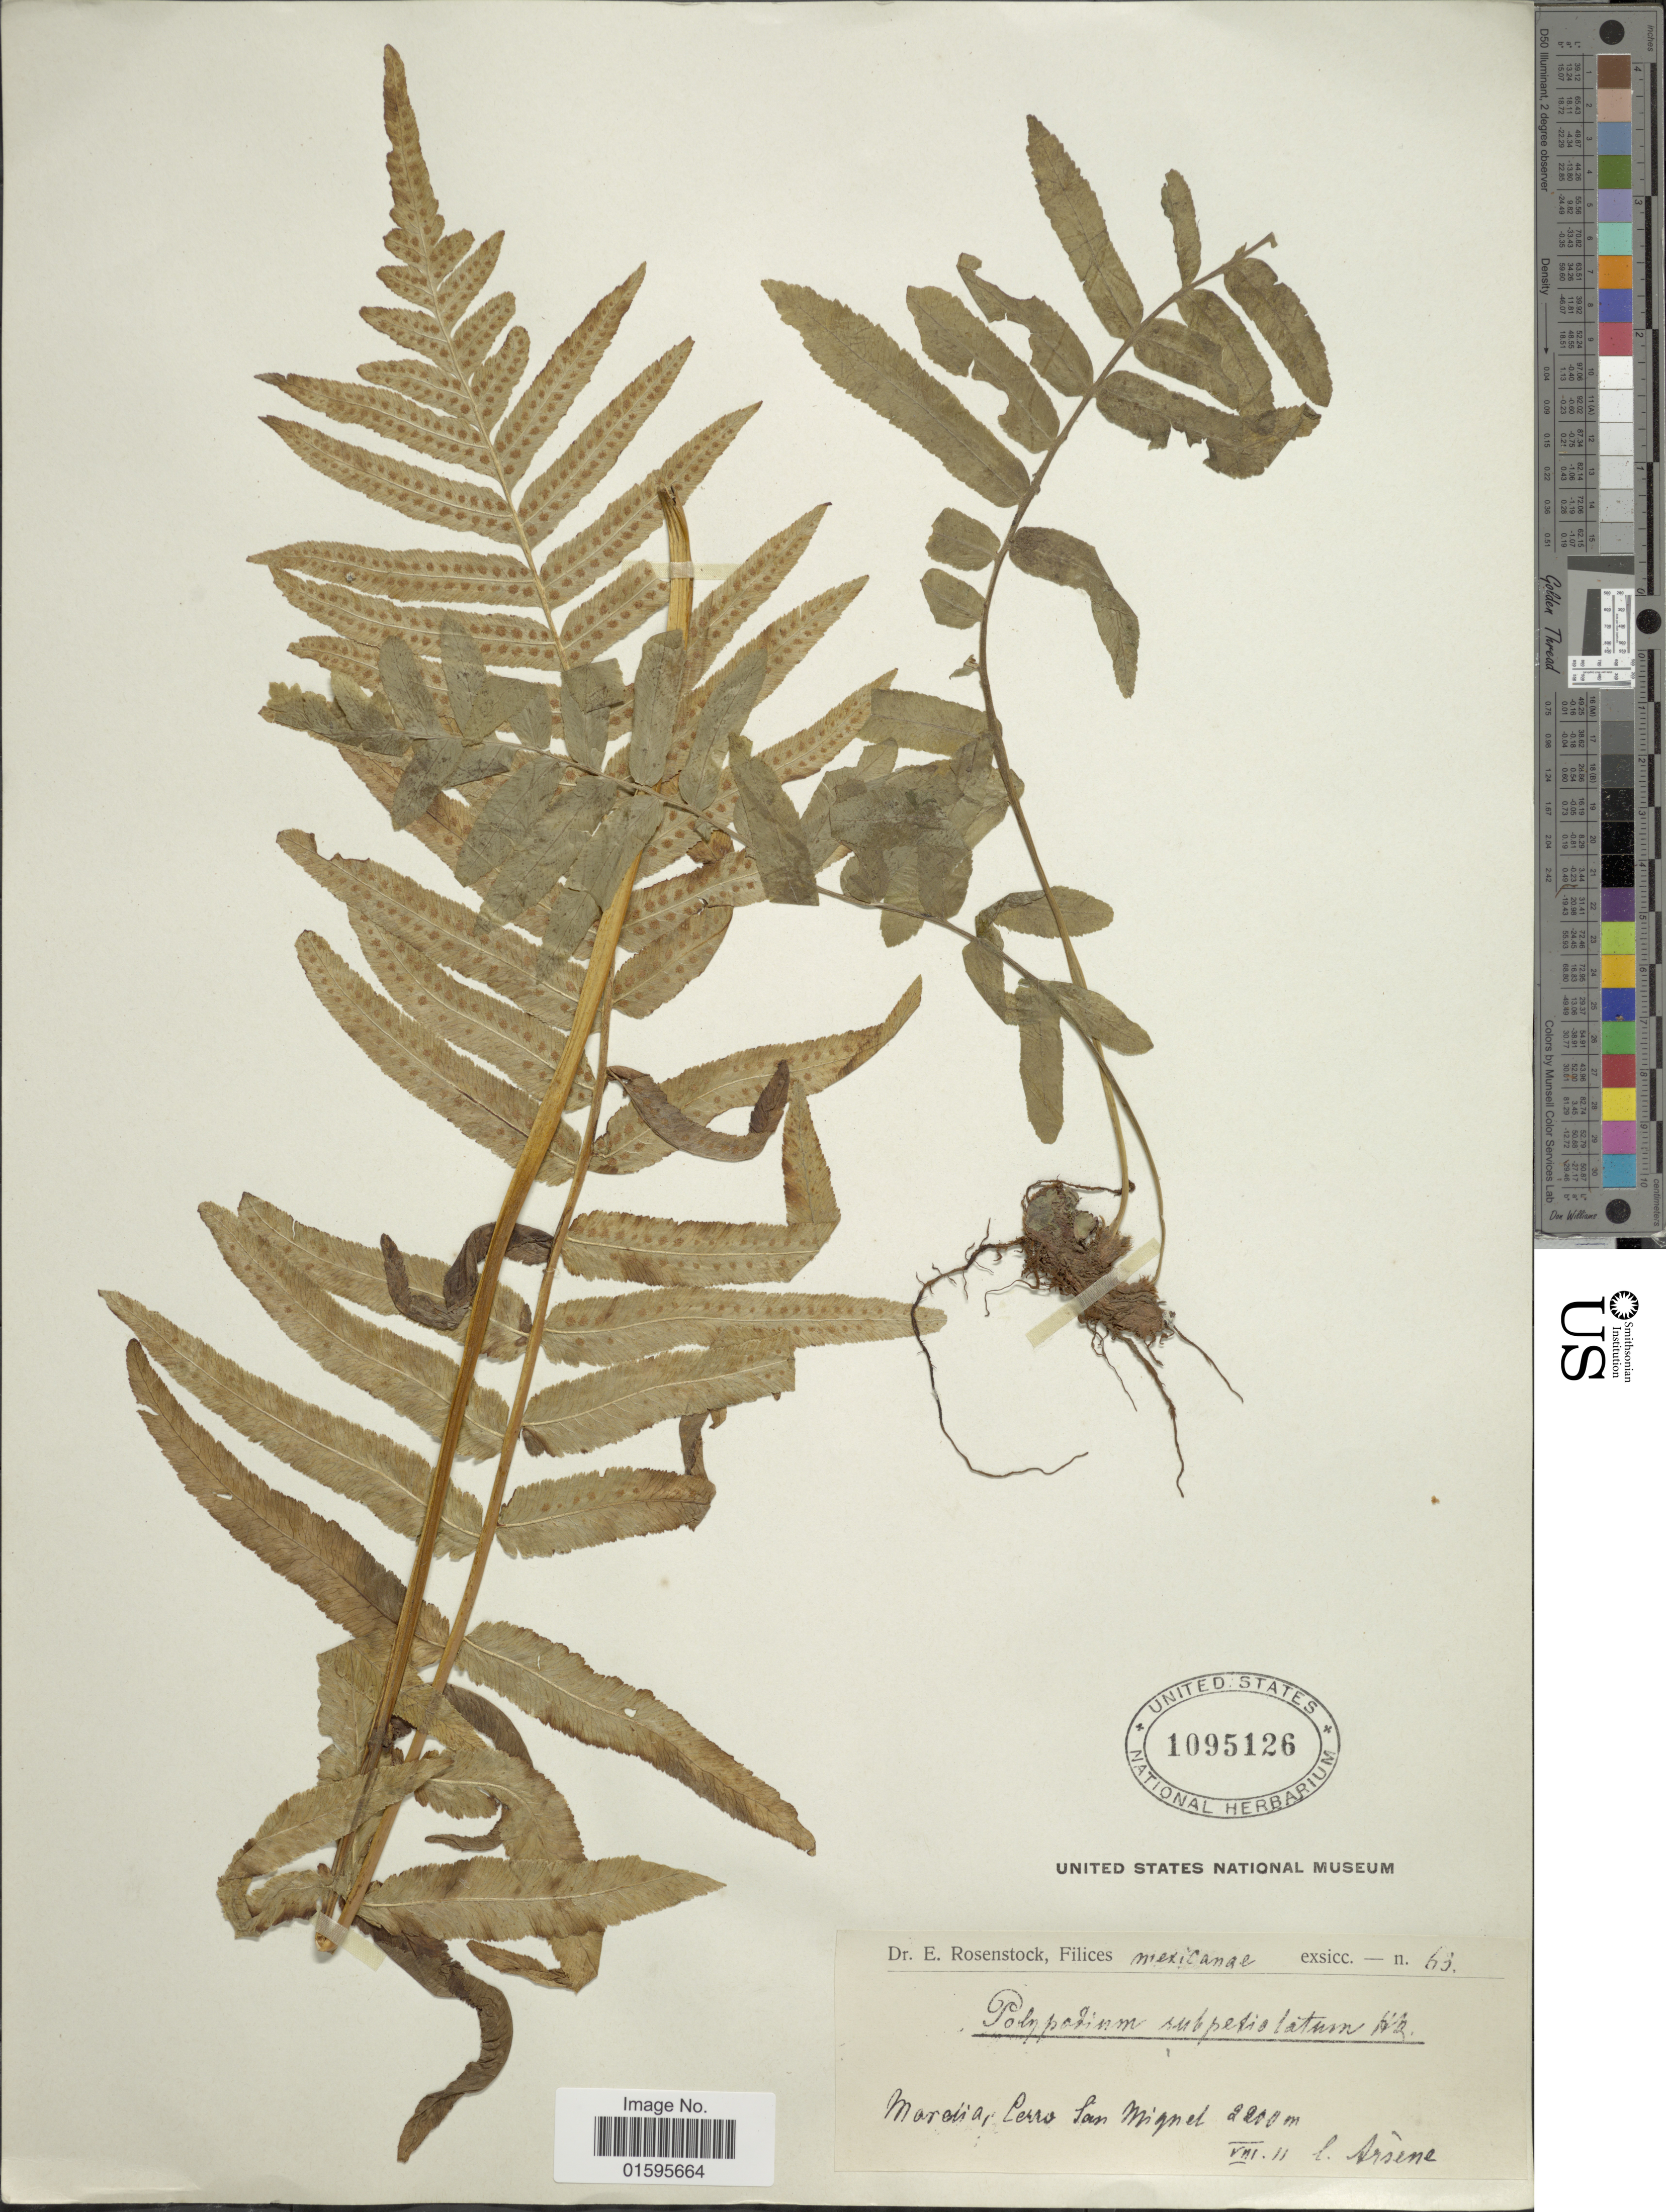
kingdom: Plantae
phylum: Tracheophyta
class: Polypodiopsida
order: Polypodiales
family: Polypodiaceae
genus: Polypodium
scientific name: Polypodium subpetiolatum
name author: Hook.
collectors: -- Arsène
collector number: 63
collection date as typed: Transcribed d/m/y: /8/11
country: Mexico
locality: Mexicanae, Morelia, Cerro San Miguel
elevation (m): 2200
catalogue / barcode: US 1095126